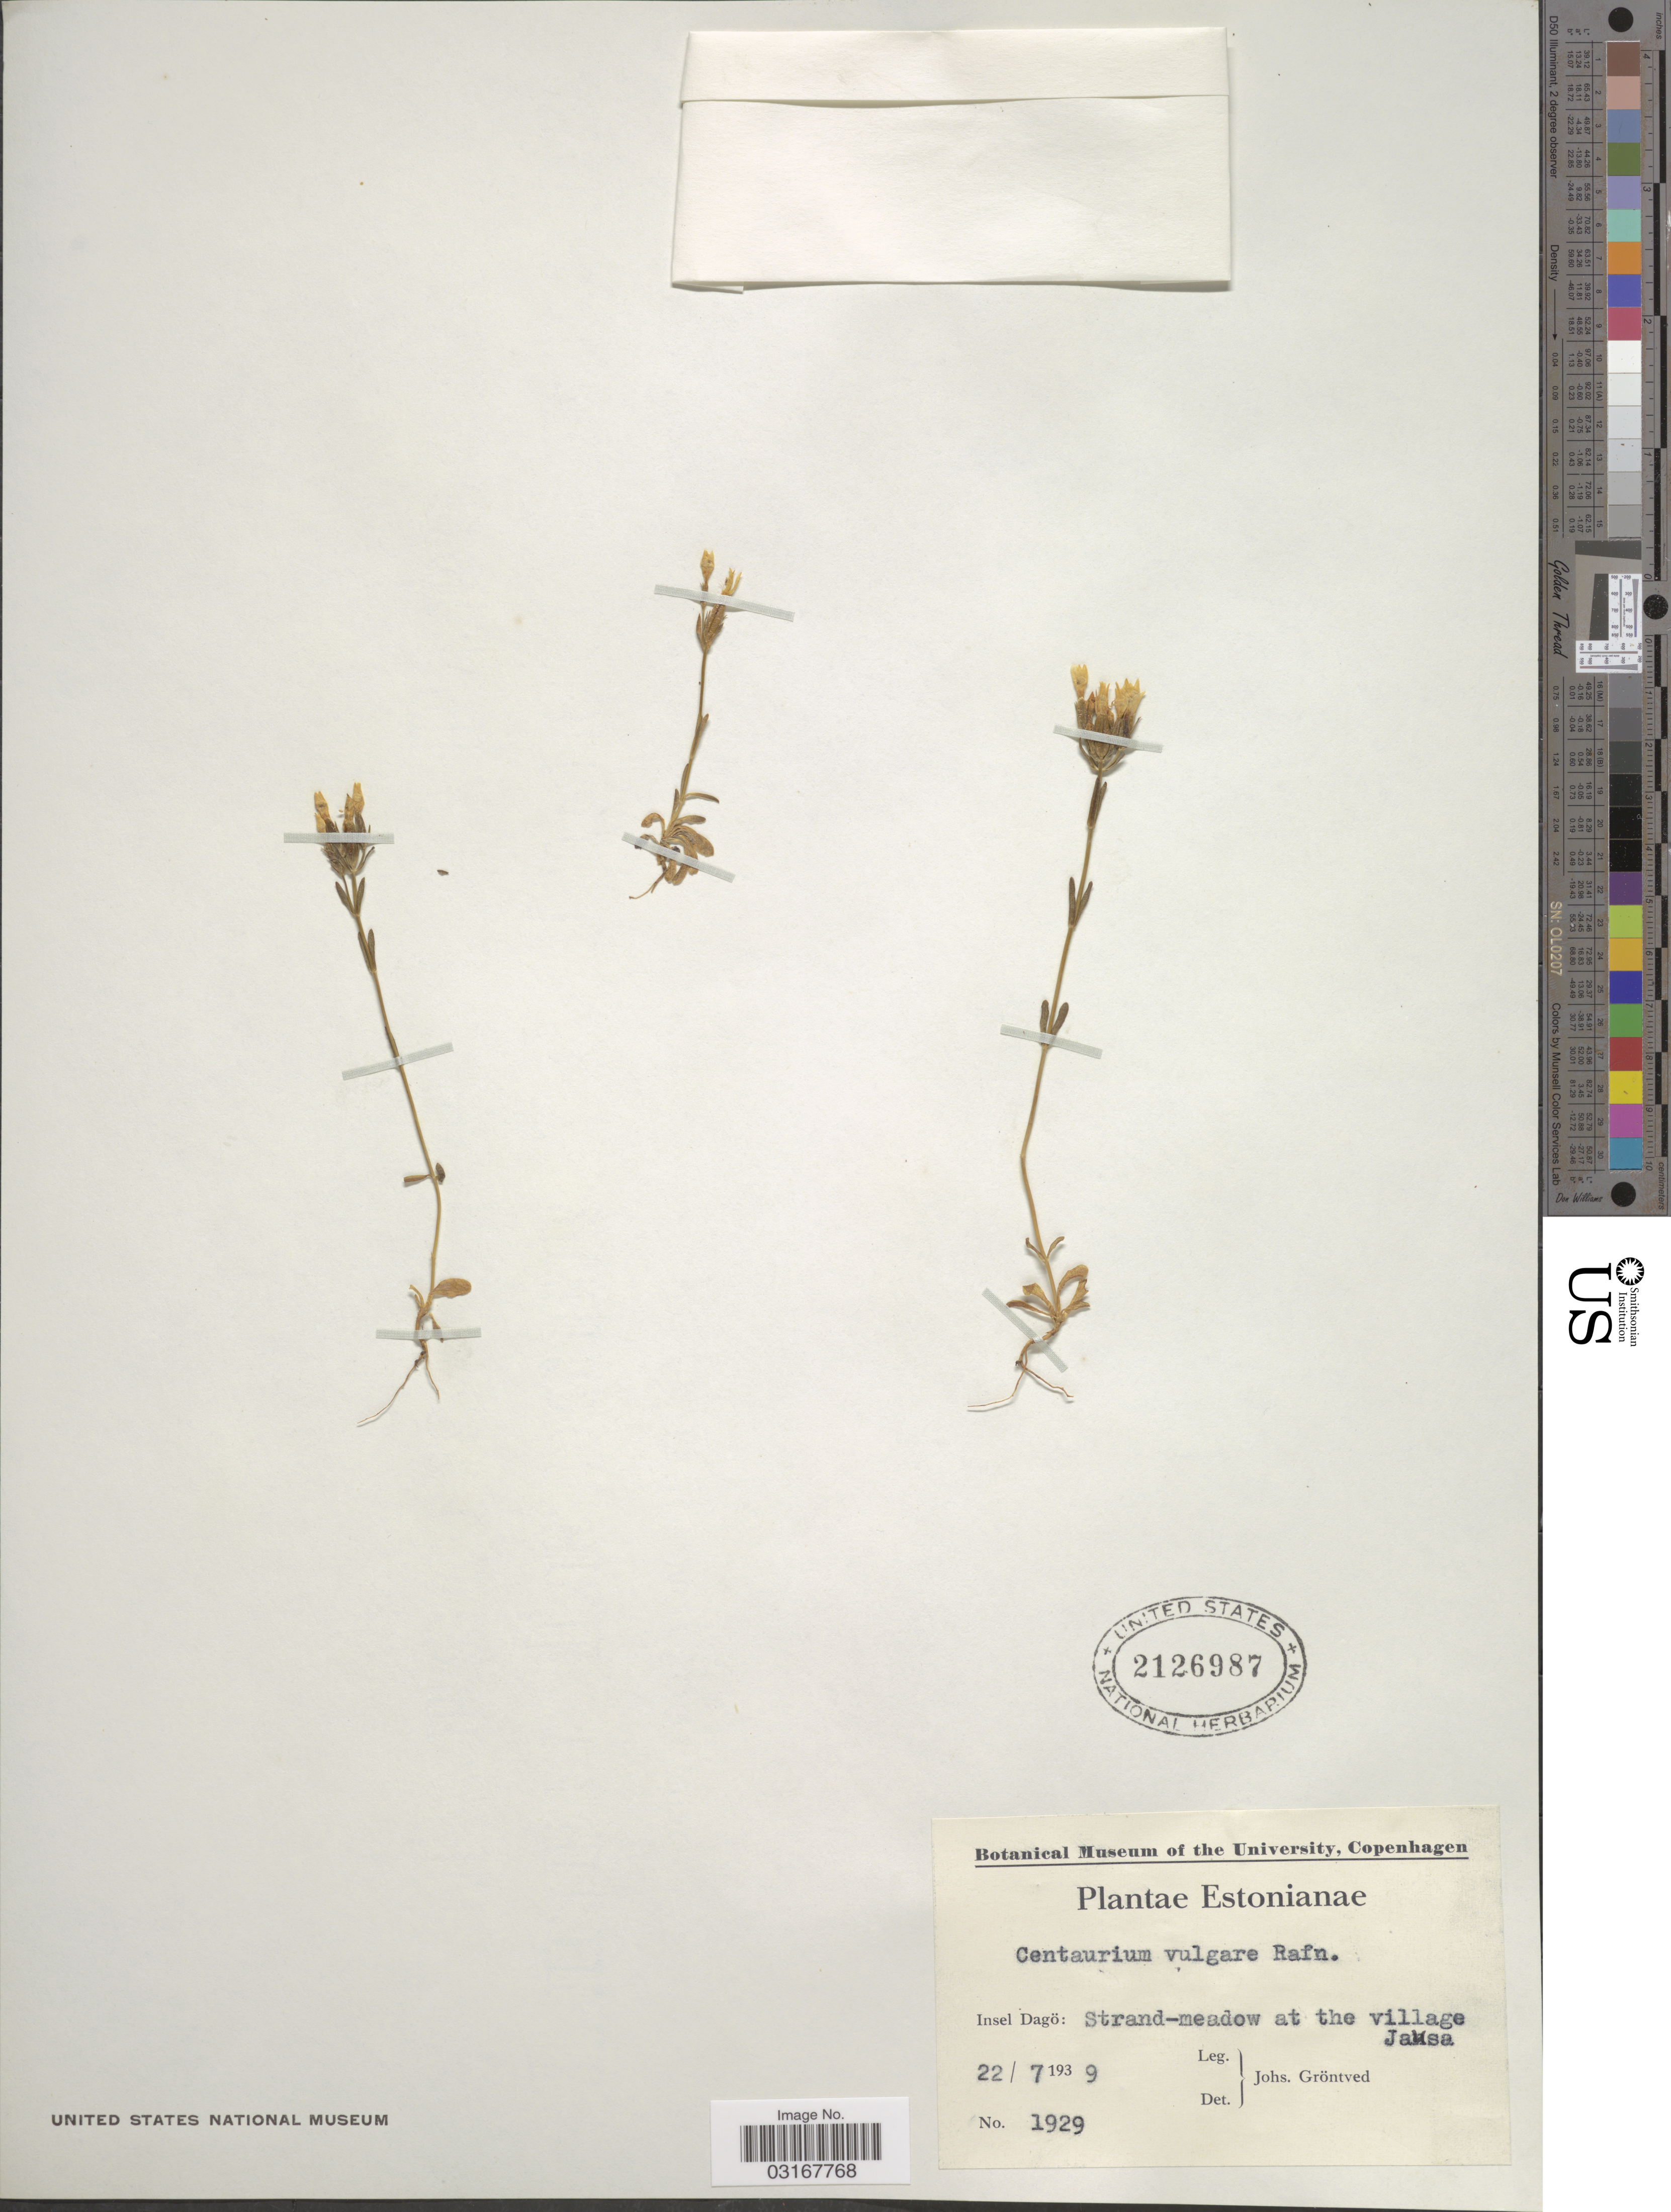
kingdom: Plantae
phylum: Tracheophyta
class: Magnoliopsida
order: Gentianales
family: Gentianaceae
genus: Centaurium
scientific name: Centaurium vulgaris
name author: Godr.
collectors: J. Gröntved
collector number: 1929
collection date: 1939-07-22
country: Estonia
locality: Insel Dagö: Strand-meadow at the village Jansa [interpreted].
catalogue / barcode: US 2126987